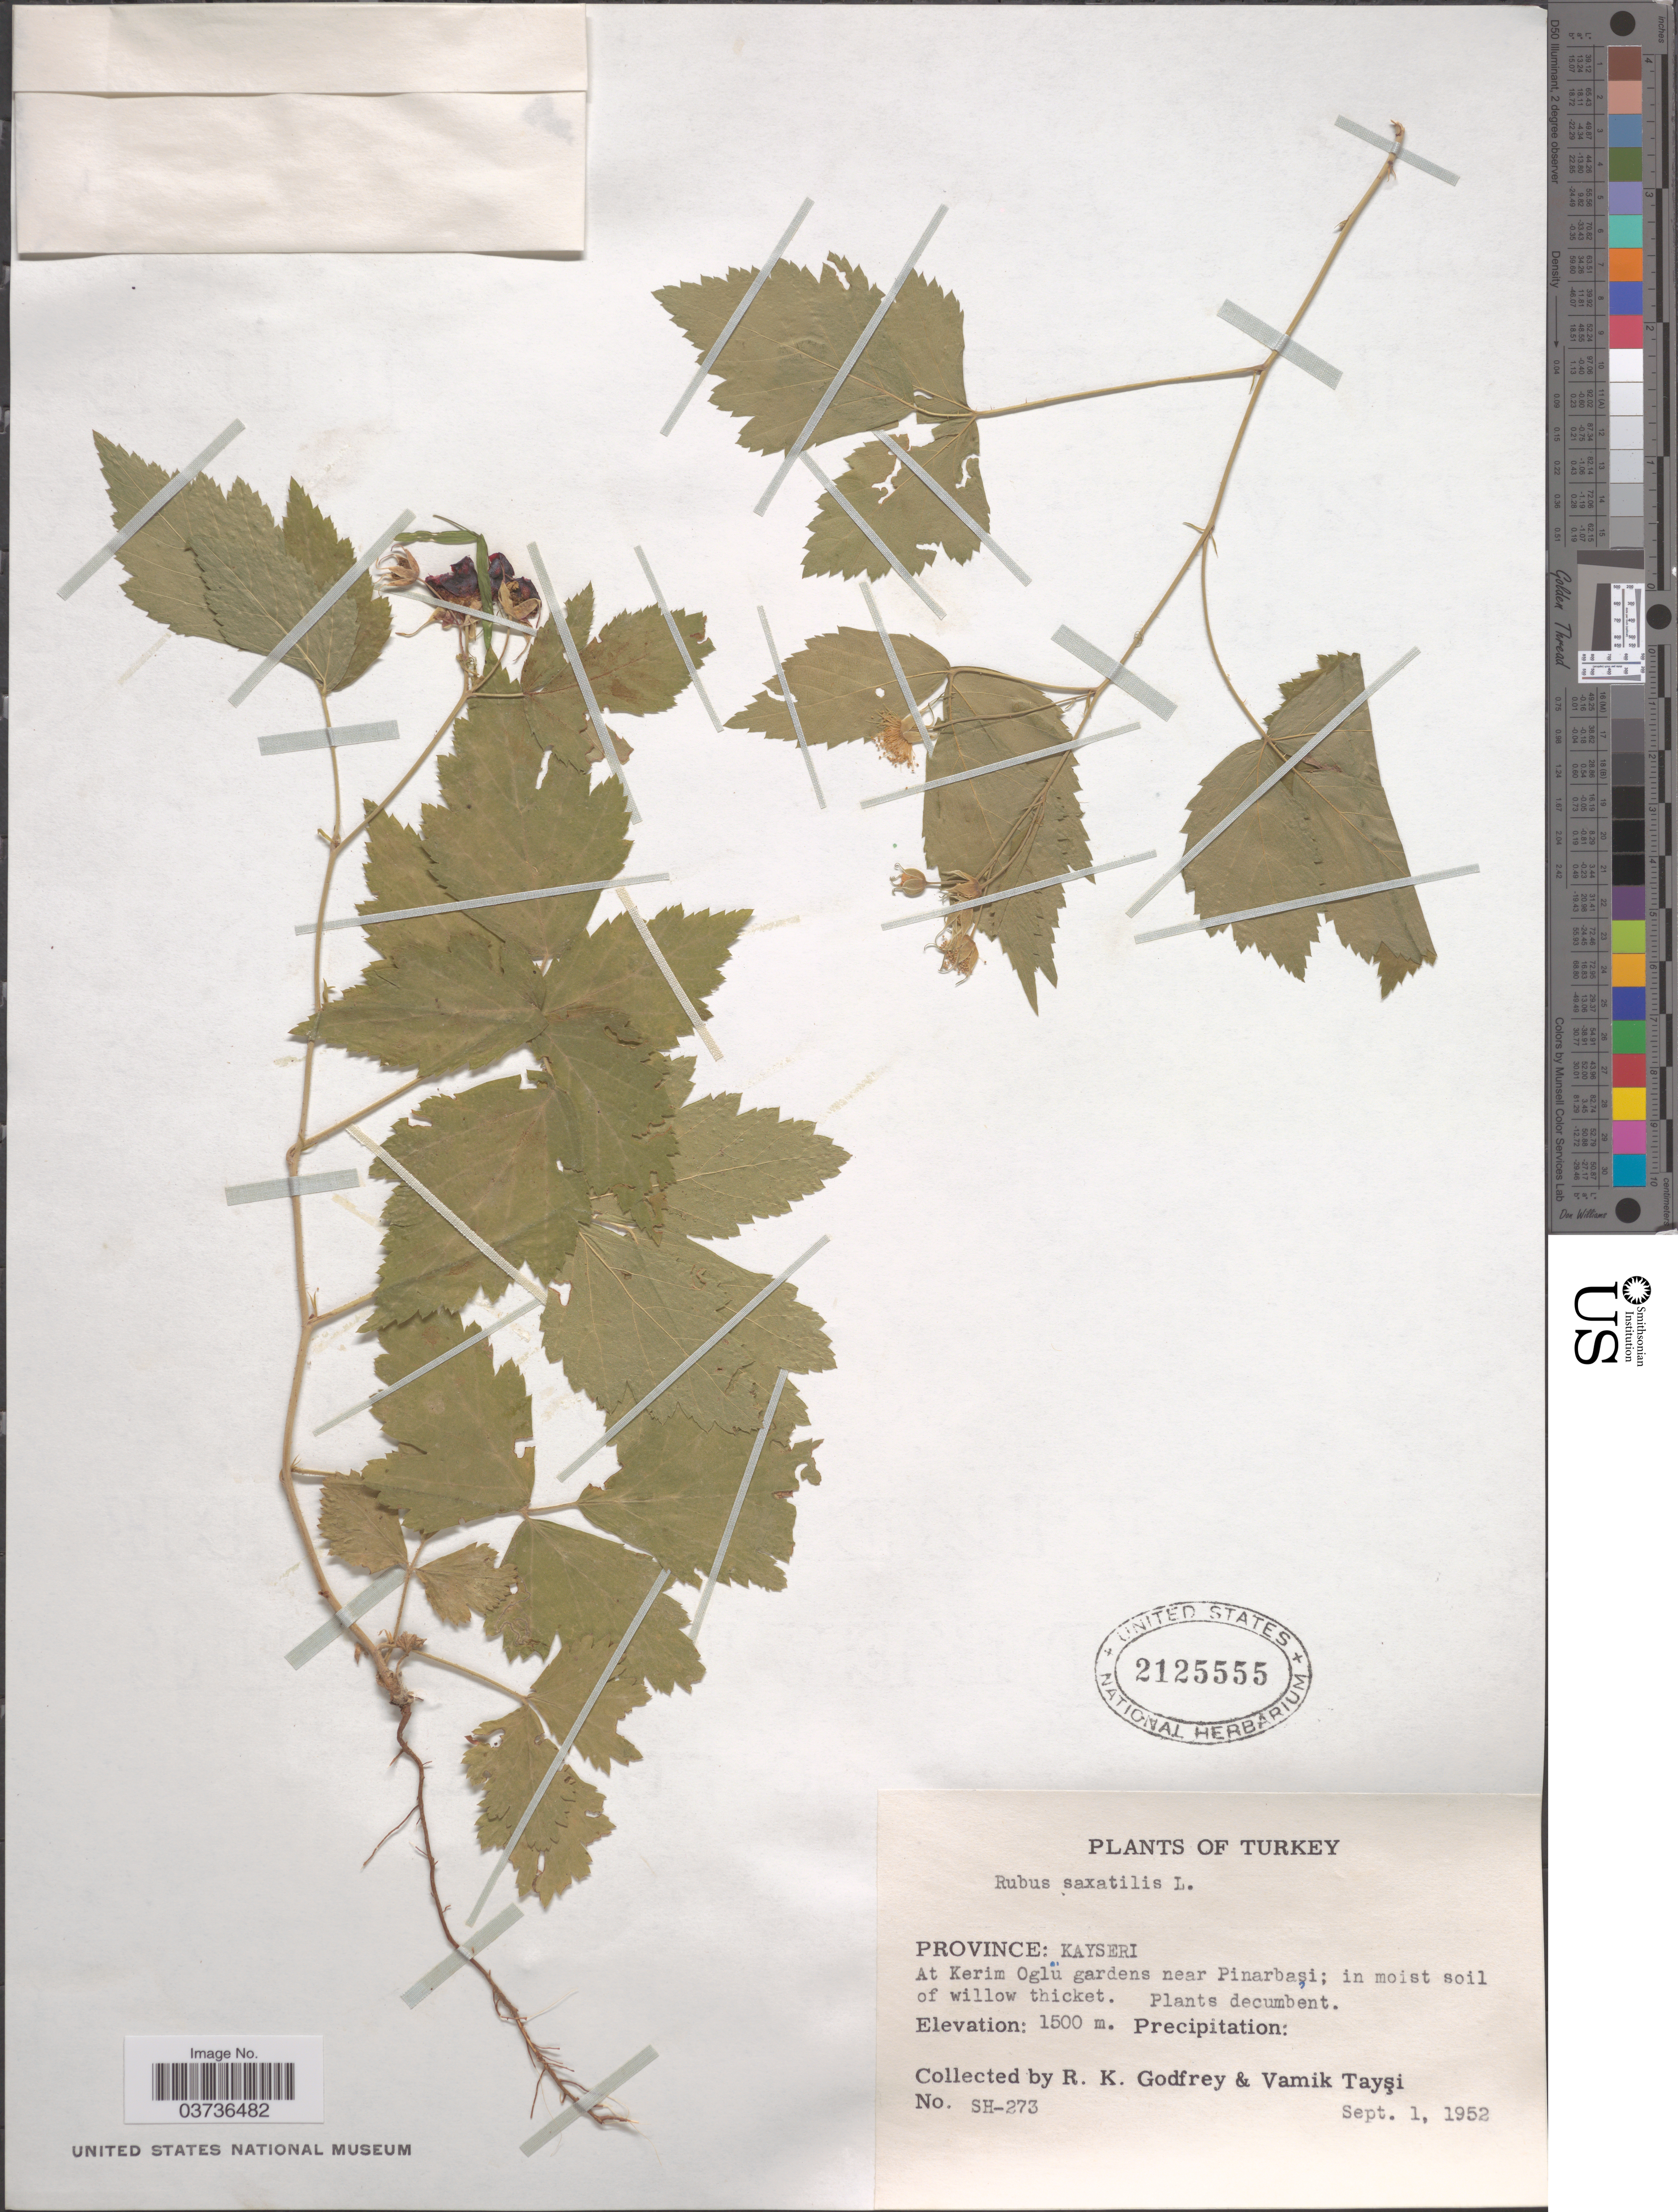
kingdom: Plantae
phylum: Tracheophyta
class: Magnoliopsida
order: Rosales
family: Rosaceae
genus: Rubus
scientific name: Rubus saxatilis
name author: L.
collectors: R. K. Godfrey & V. Taysi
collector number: SH-273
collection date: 1952-09-01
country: Turkey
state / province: Kayseri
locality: At Kerim Oglü gardens near Pinarbaşi.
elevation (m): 1500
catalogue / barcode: US 2125555